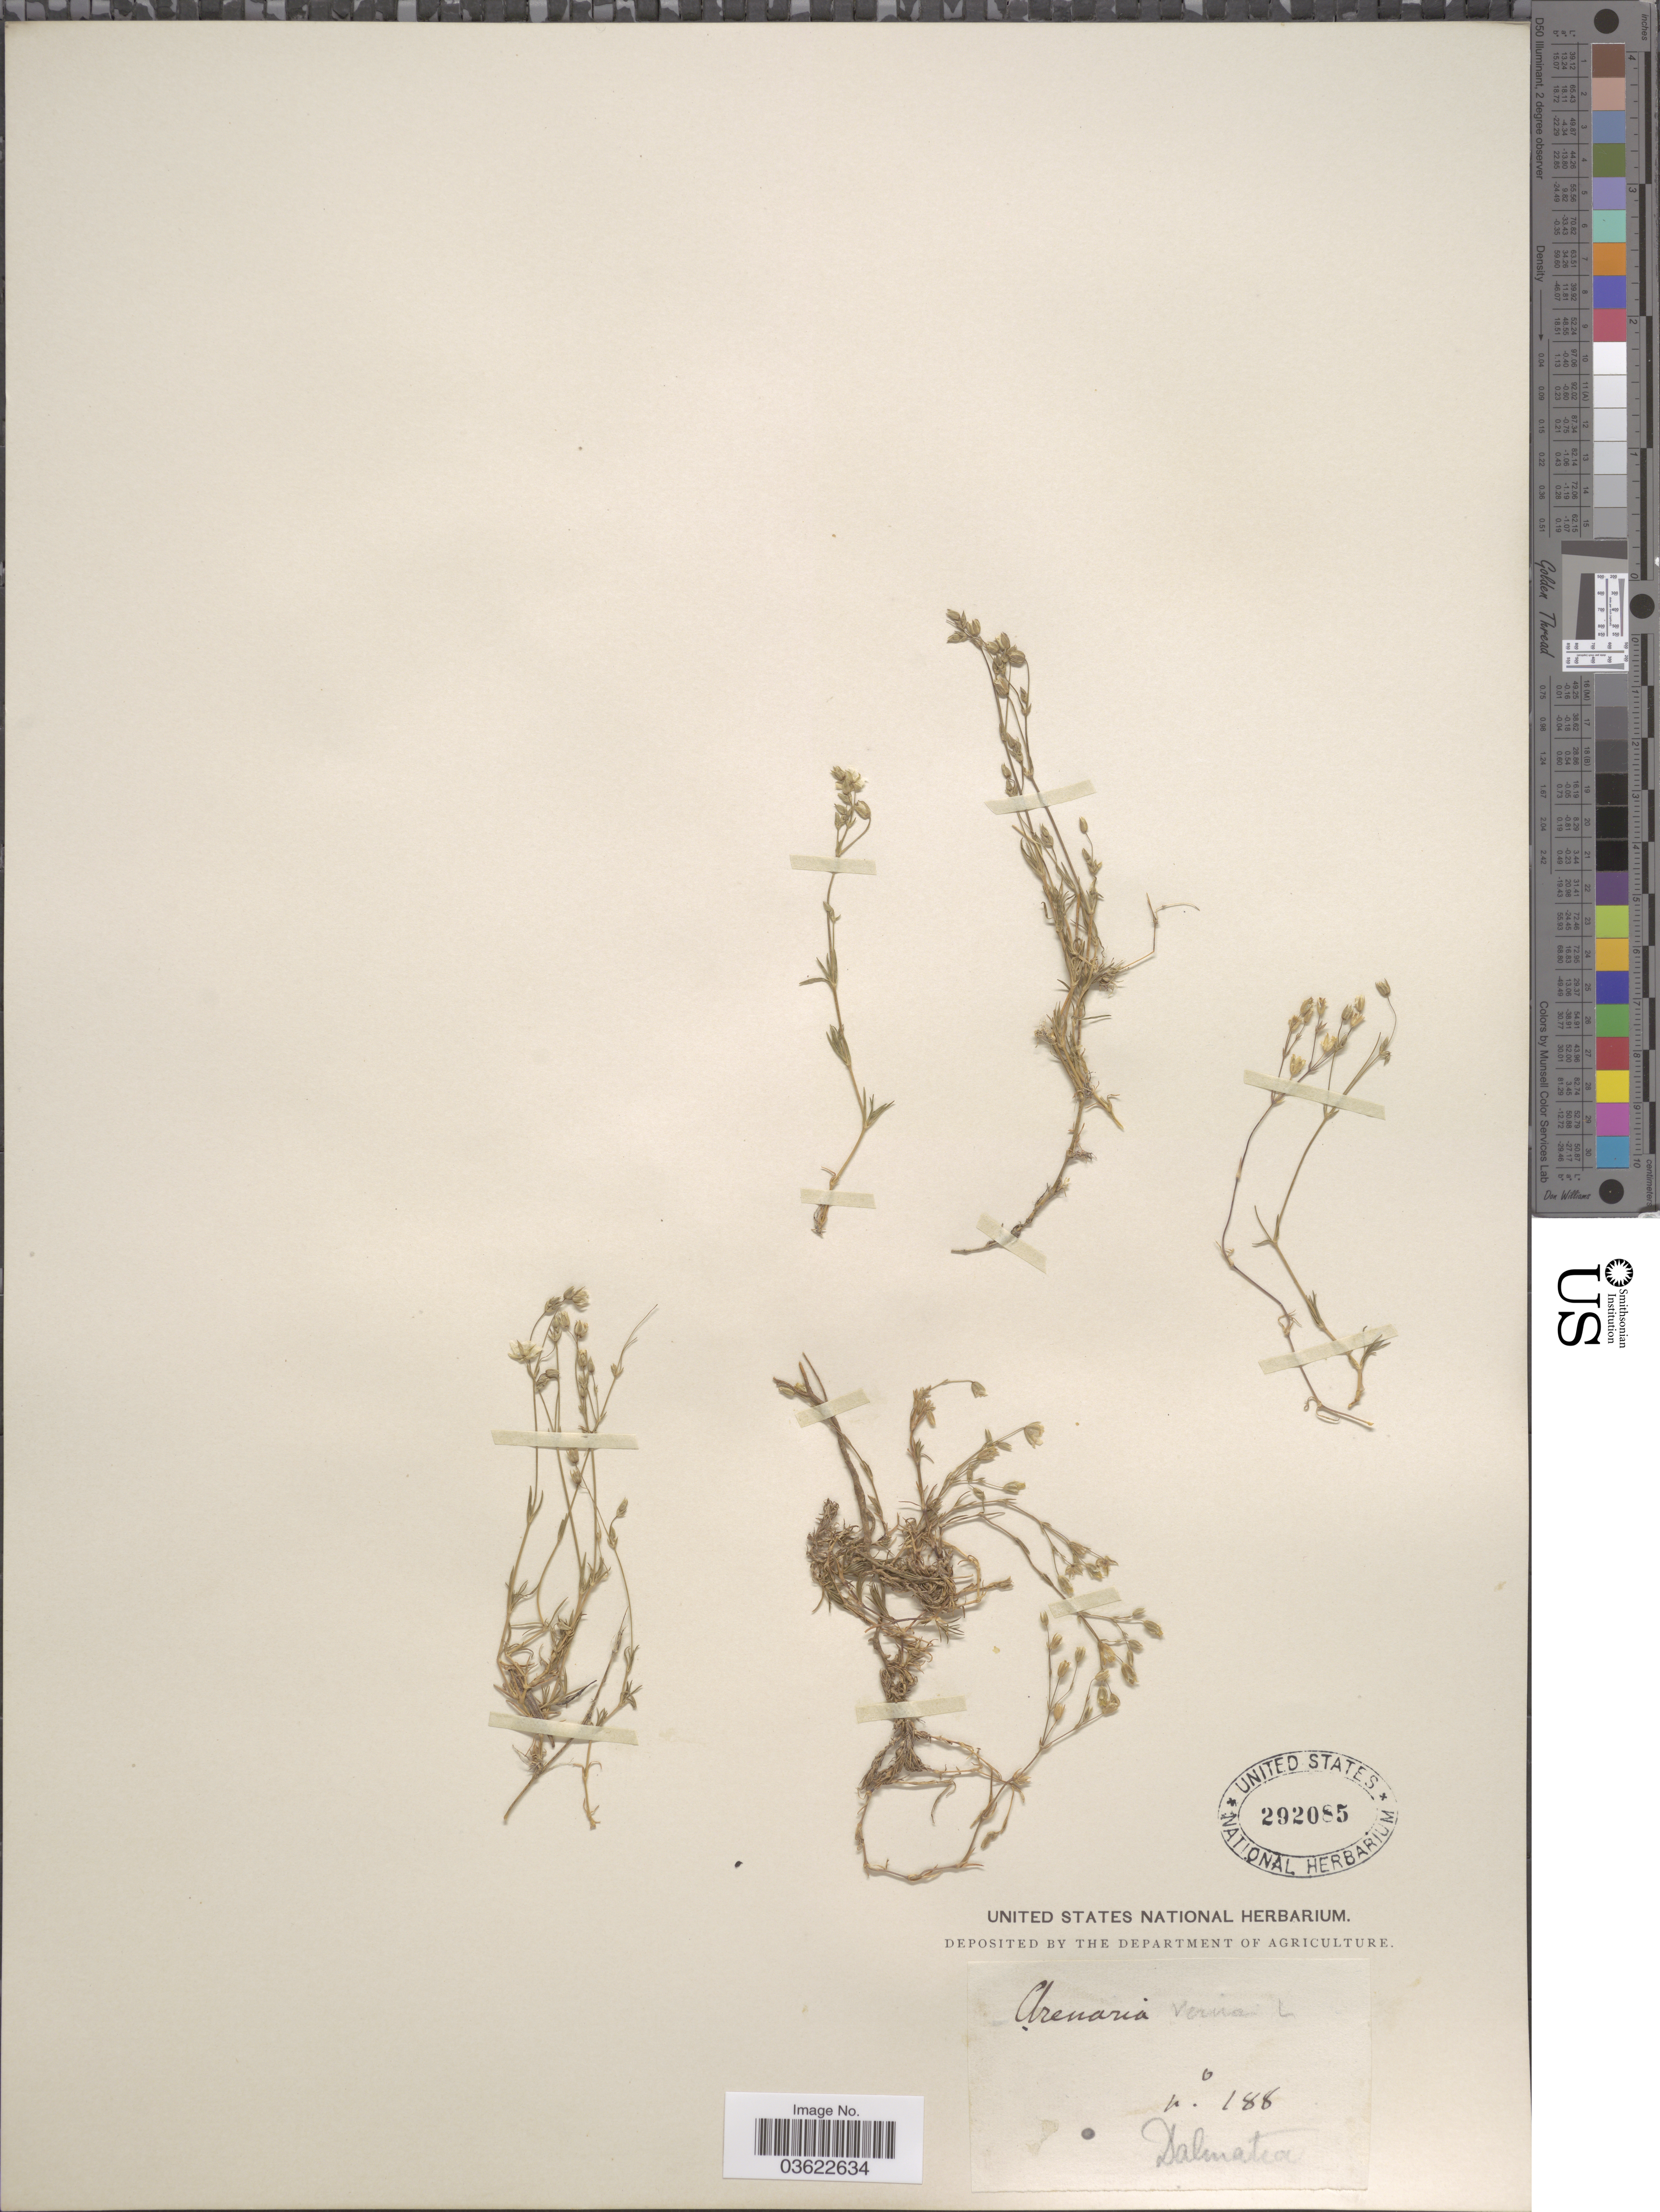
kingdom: Plantae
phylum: Tracheophyta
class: Magnoliopsida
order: Caryophyllales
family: Caryophyllaceae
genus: Arenaria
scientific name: Arenaria verna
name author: L.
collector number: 188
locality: Dalmatia.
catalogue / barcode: US 292085